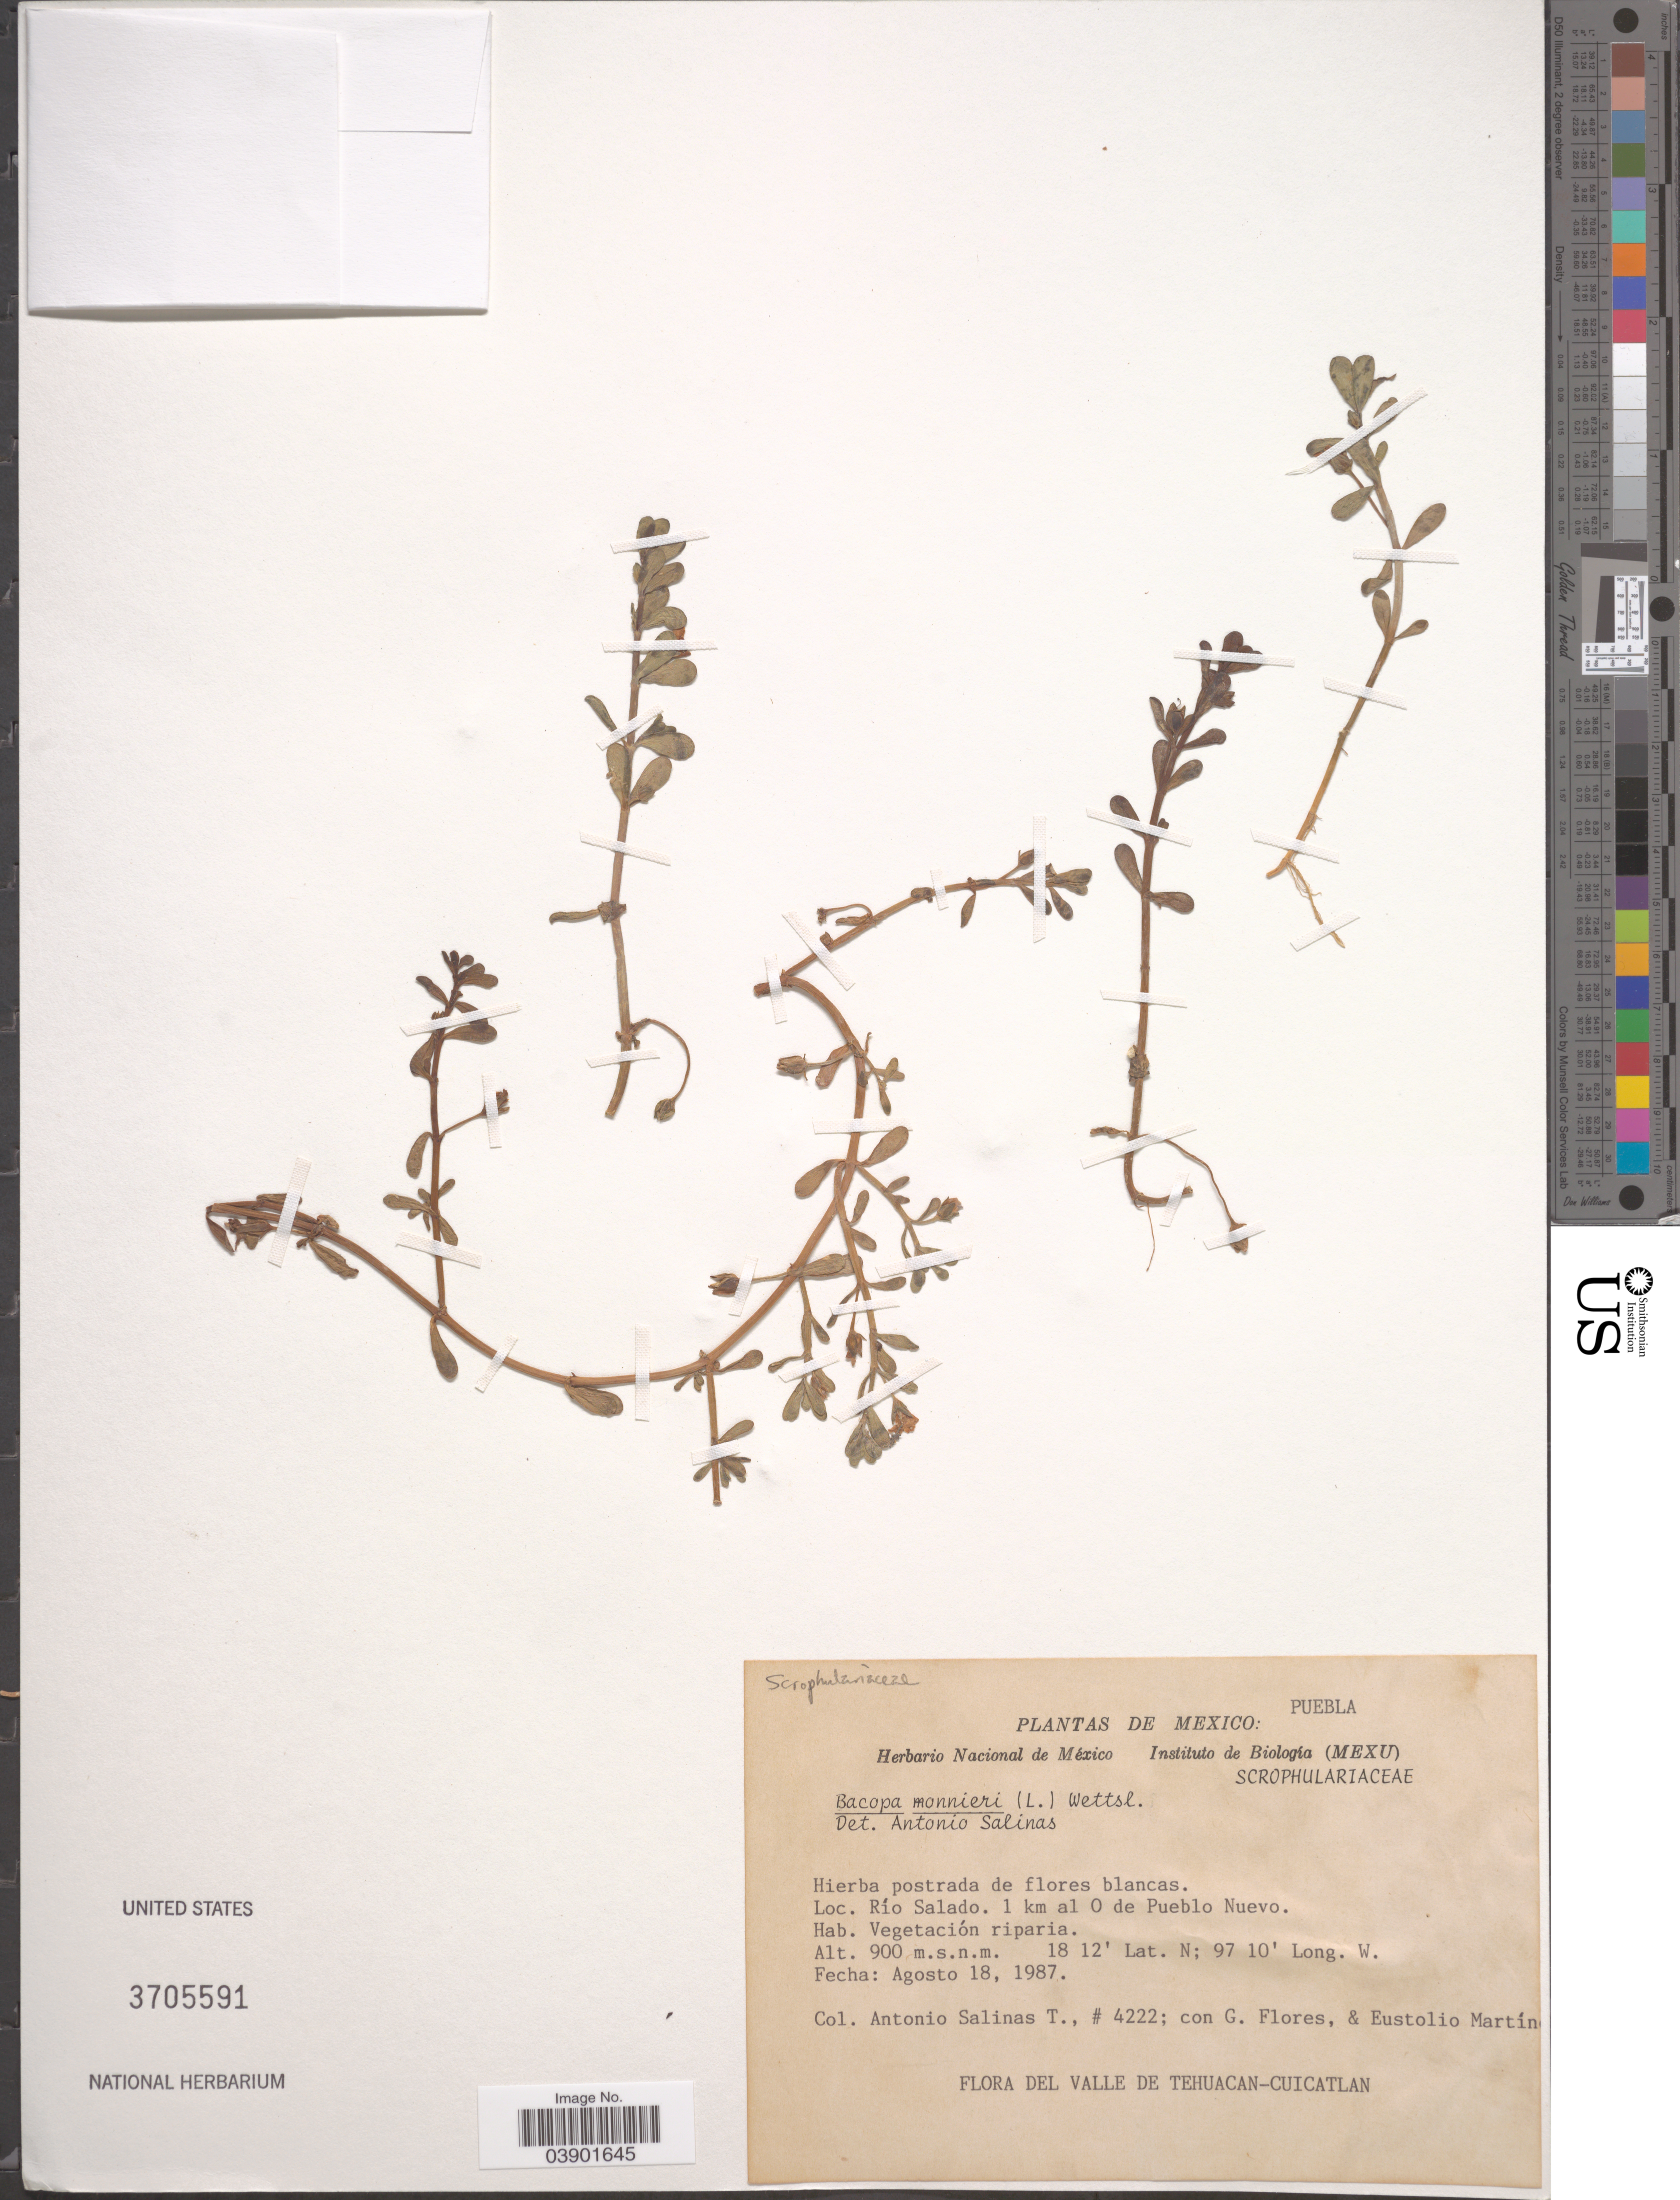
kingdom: Plantae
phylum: Tracheophyta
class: Magnoliopsida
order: Lamiales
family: Plantaginaceae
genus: Bacopa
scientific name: Bacopa monnieri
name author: (L.) Pennell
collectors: A. Salinas T., G. Flores F. & E. Martin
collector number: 4222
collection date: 1987-08-18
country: Mexico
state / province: Puebla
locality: Río Salado. 1 km al O de Pueblo Nuevo.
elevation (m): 900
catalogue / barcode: US 3705591